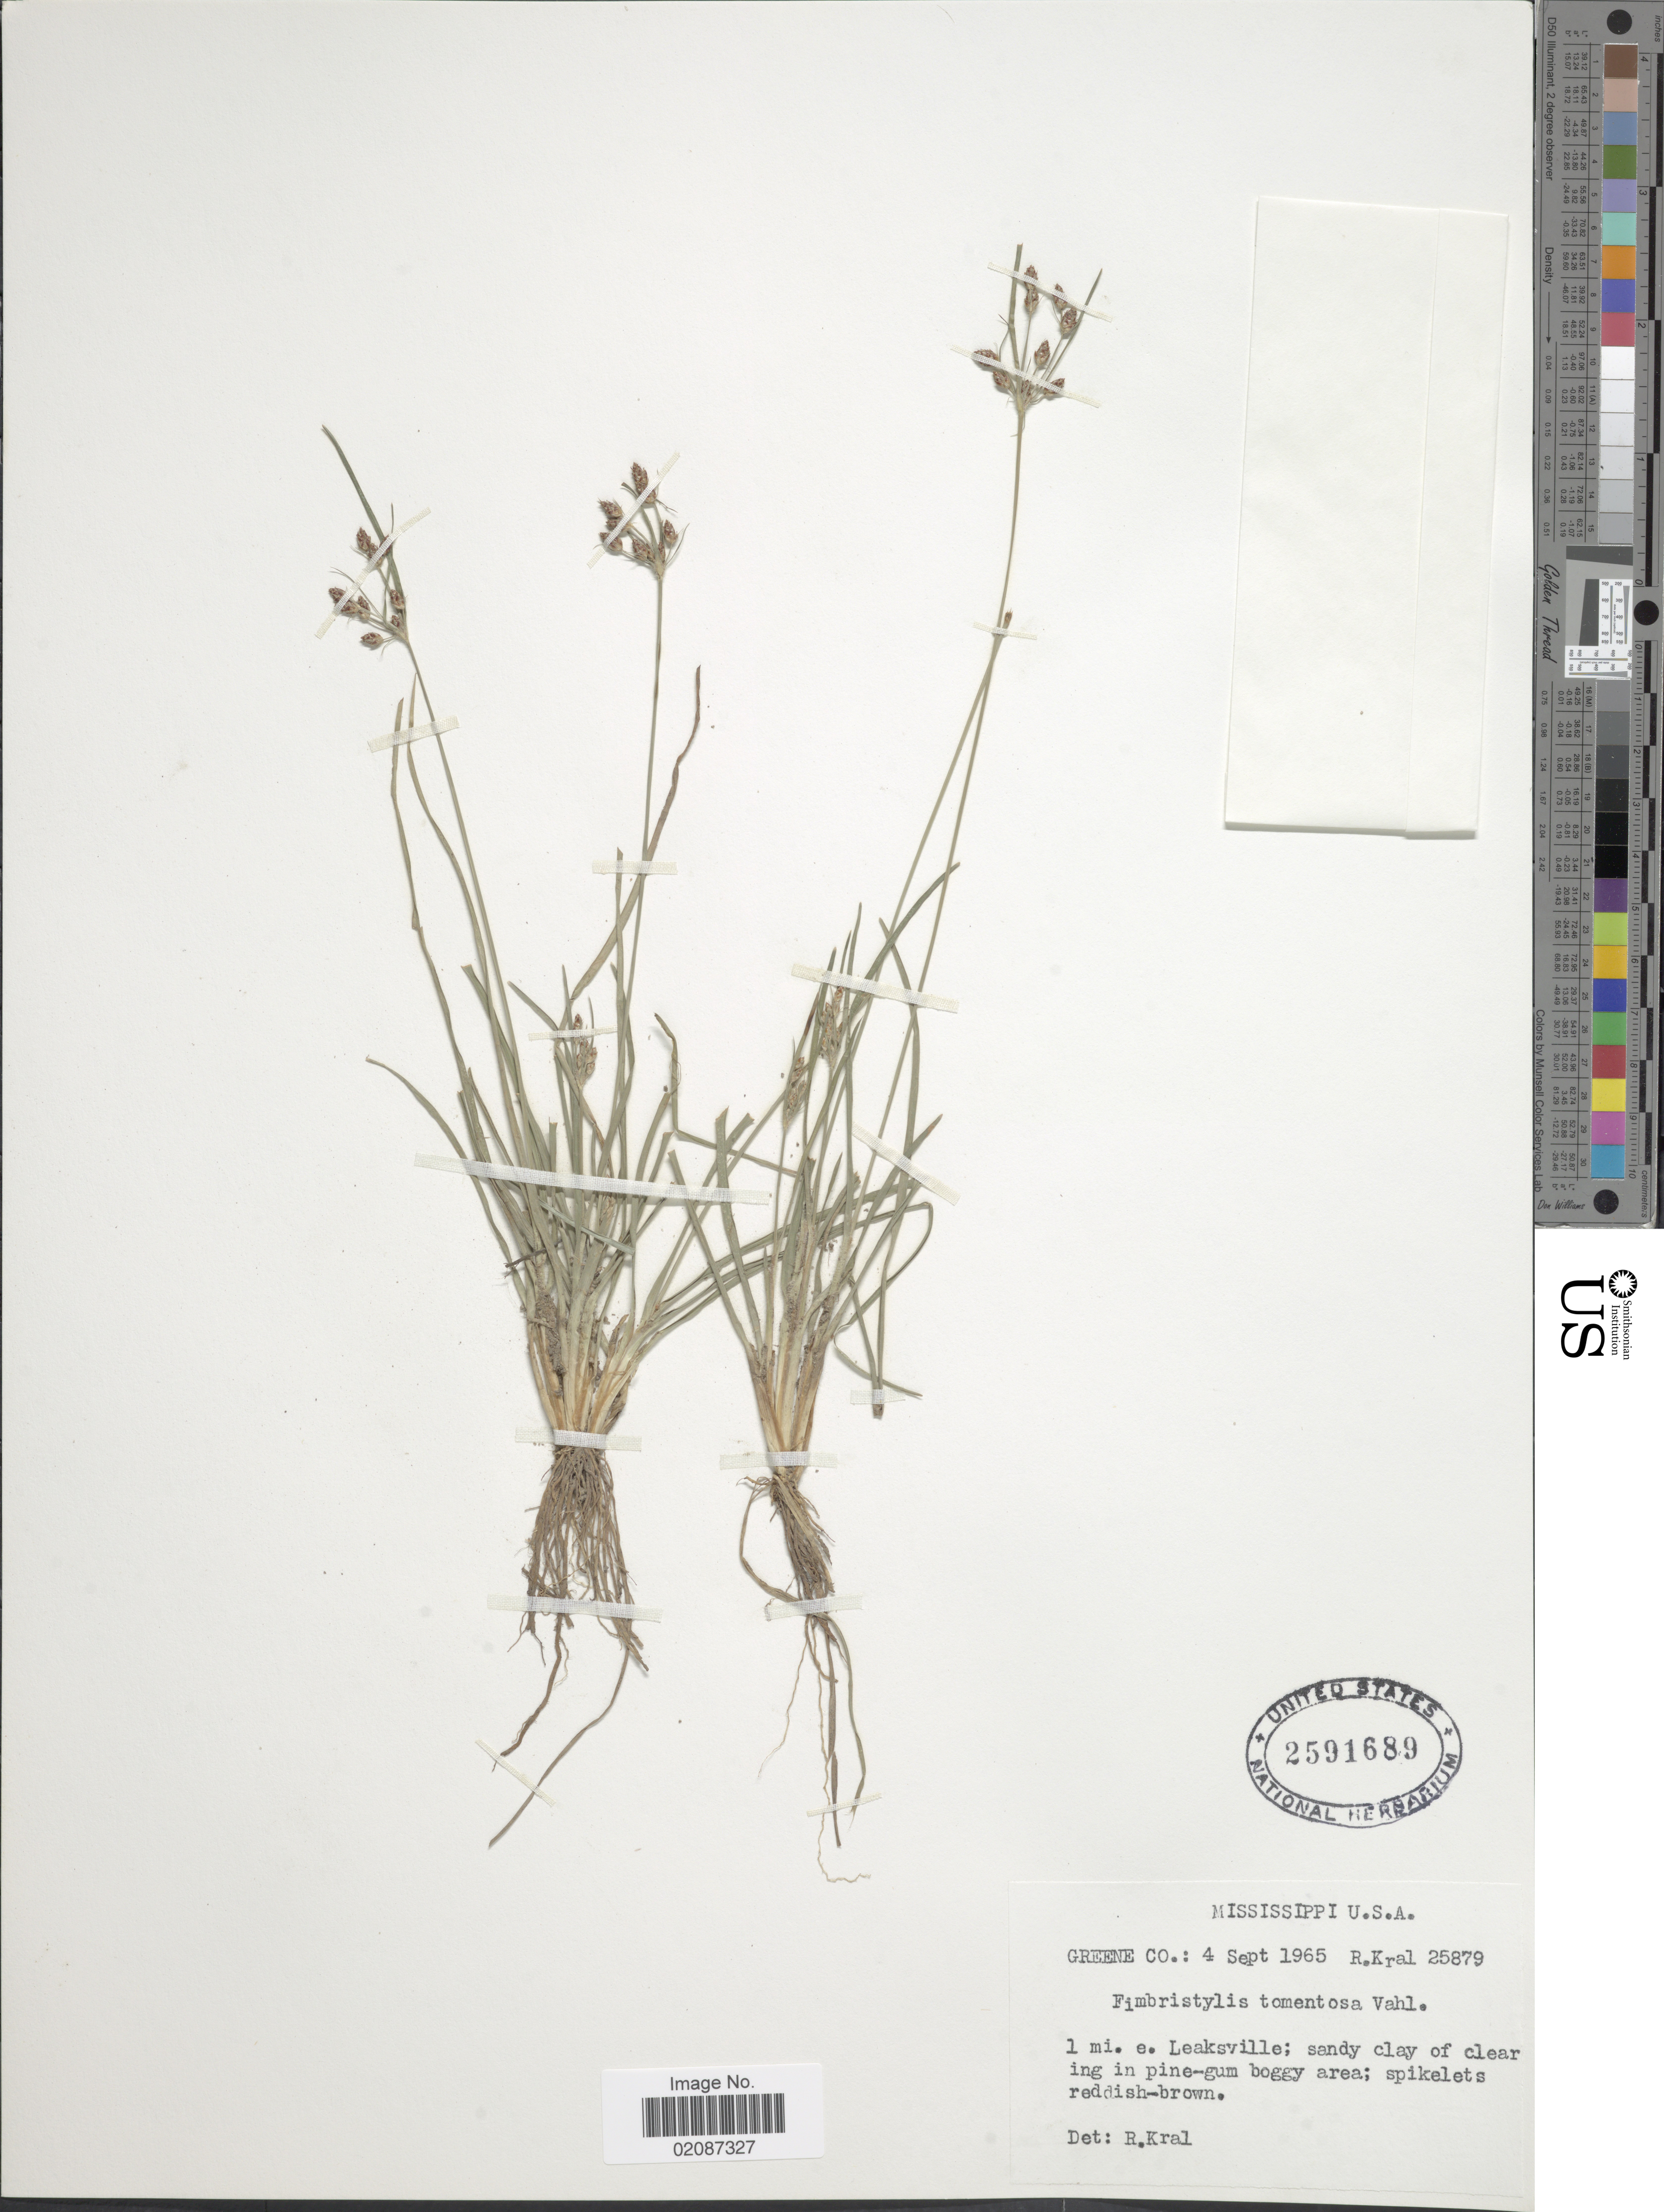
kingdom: Plantae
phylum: Tracheophyta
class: Liliopsida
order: Poales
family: Cyperaceae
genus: Fimbristylis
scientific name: Fimbristylis tomentosa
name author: Vahl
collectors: R. Kral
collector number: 25879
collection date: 1965-09-04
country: United States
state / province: Mississippi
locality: Greene Co.: 1 mi. e. Leaksville: sandy clay of clearing in pine-gum boggy area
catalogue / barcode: US 2591689